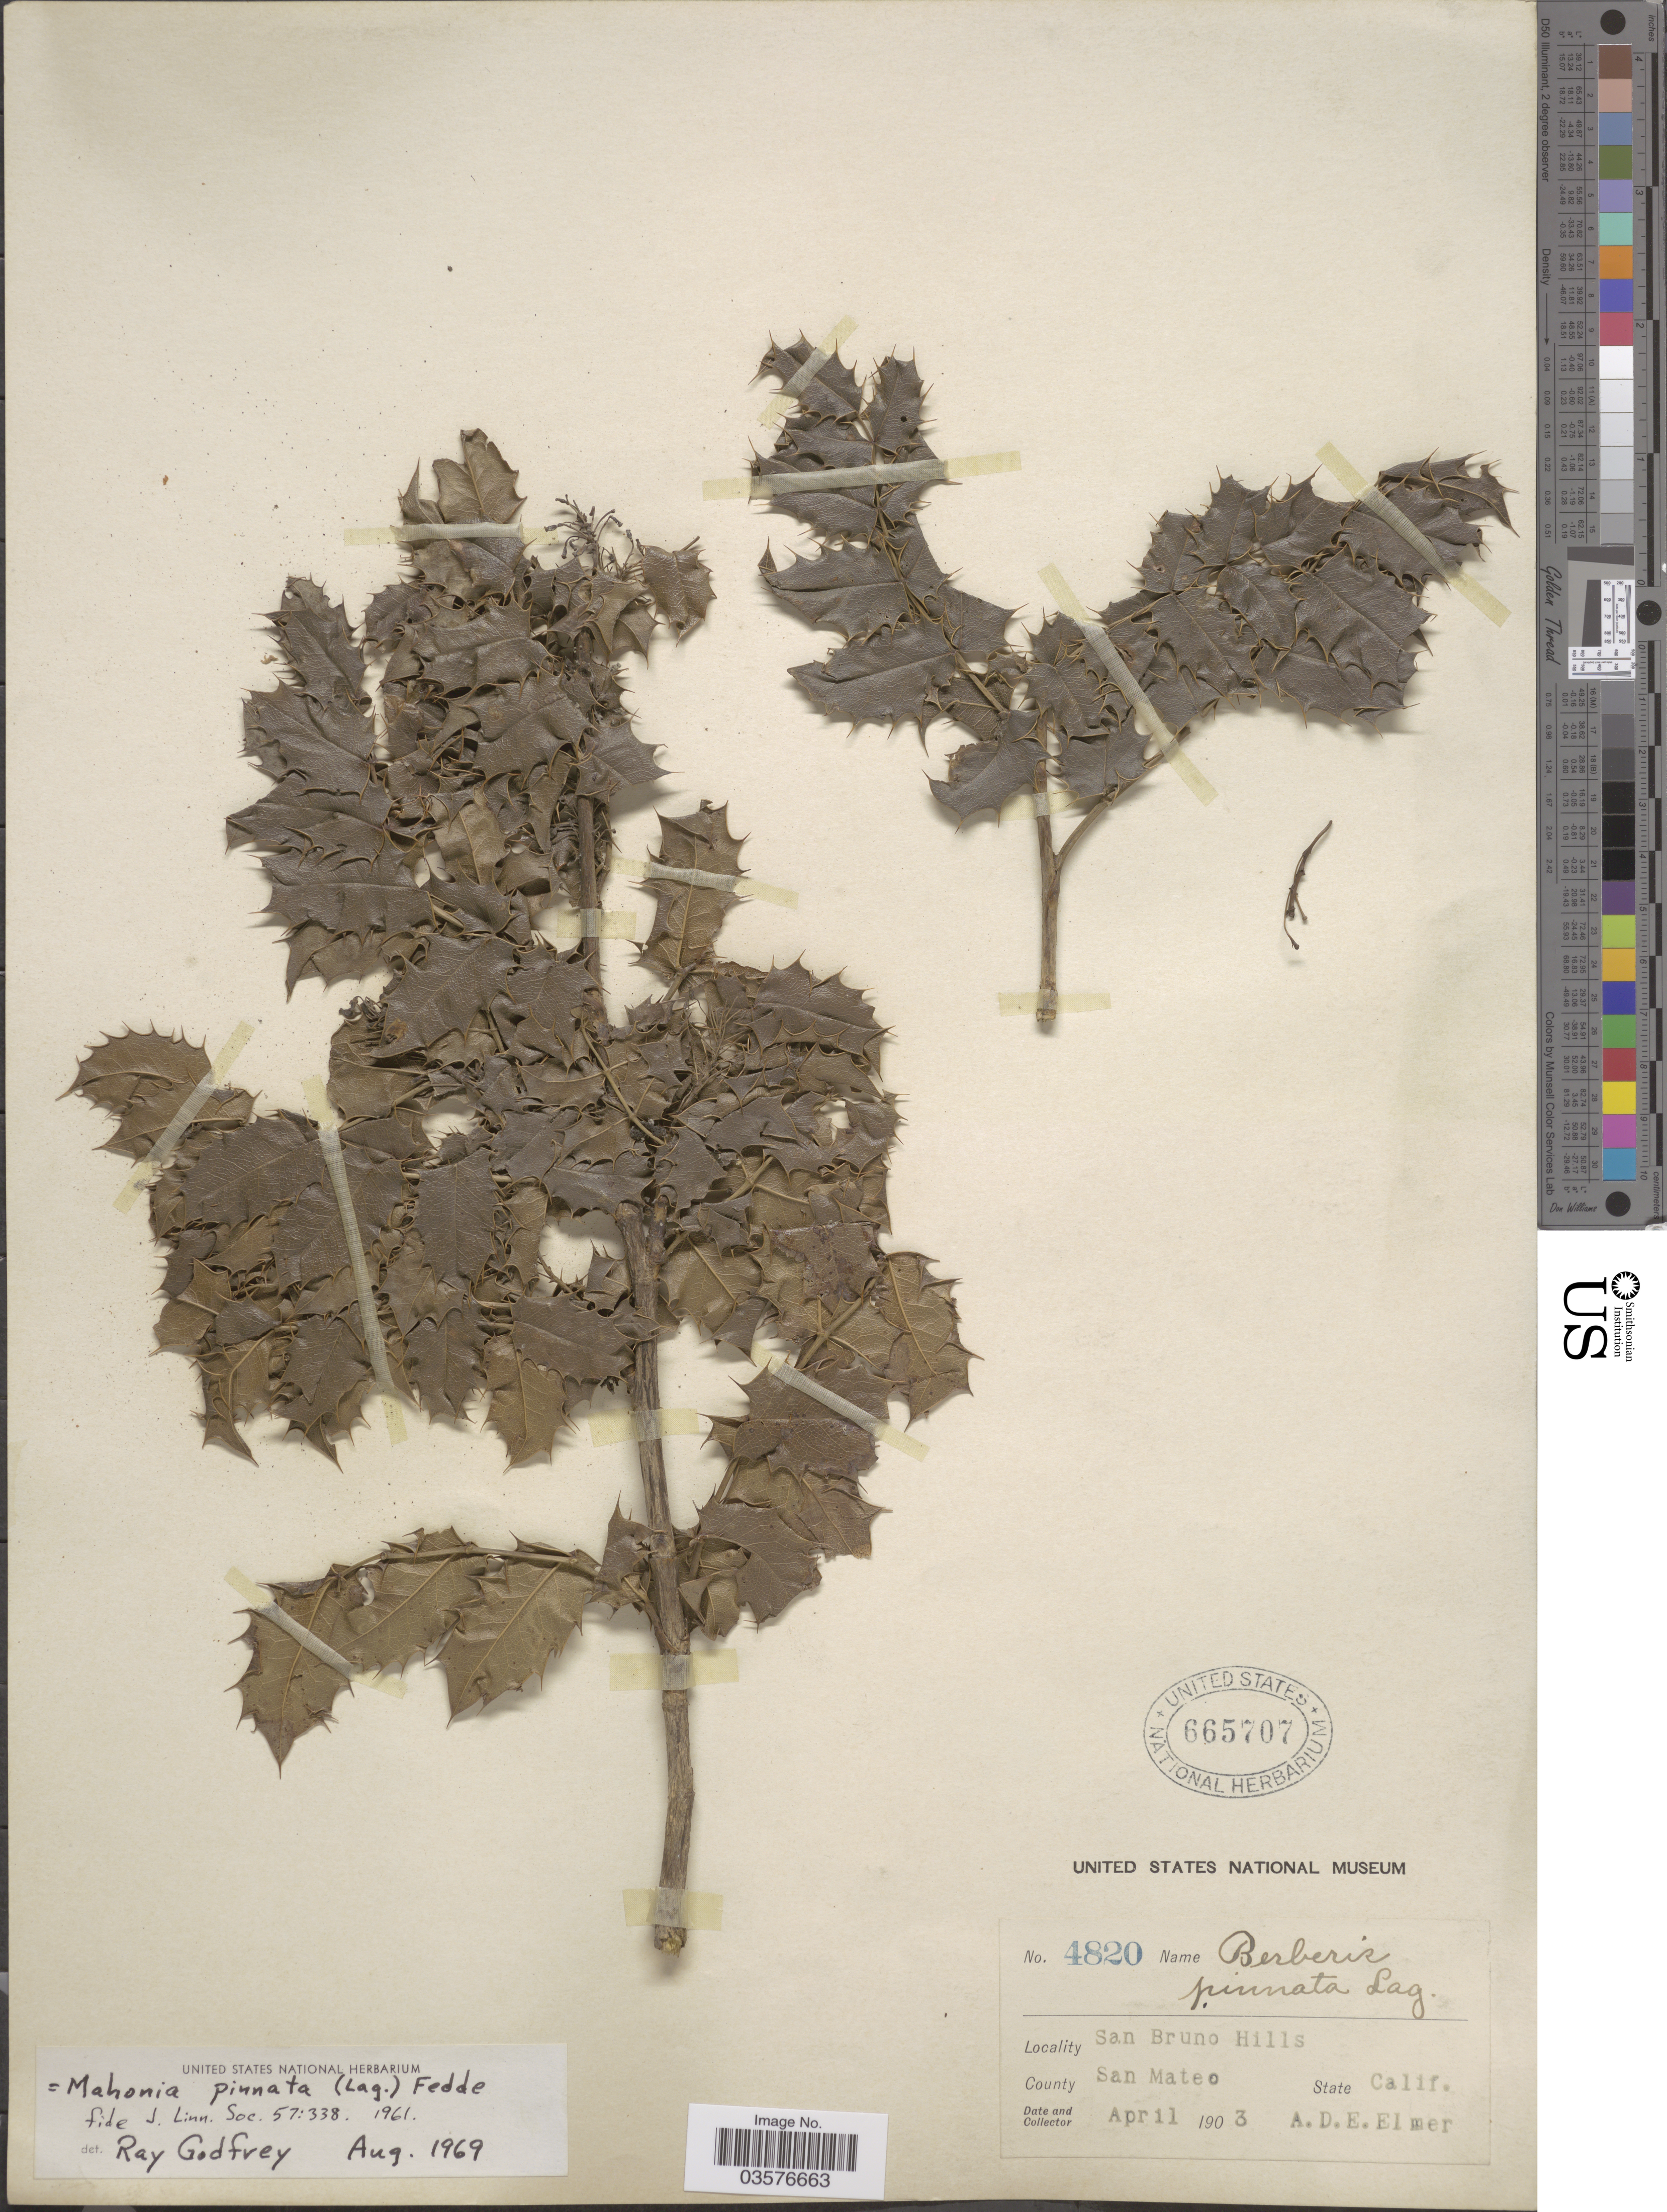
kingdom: Plantae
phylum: Tracheophyta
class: Magnoliopsida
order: Ranunculales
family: Berberidaceae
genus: Mahonia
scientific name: Mahonia pinnata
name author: (Lag.) Fedde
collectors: A. D. E. Elmer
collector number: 4820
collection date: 1903-04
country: United States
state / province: California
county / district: San Mateo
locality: San Bruno Hills, County San Mateo.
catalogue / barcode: US 665707